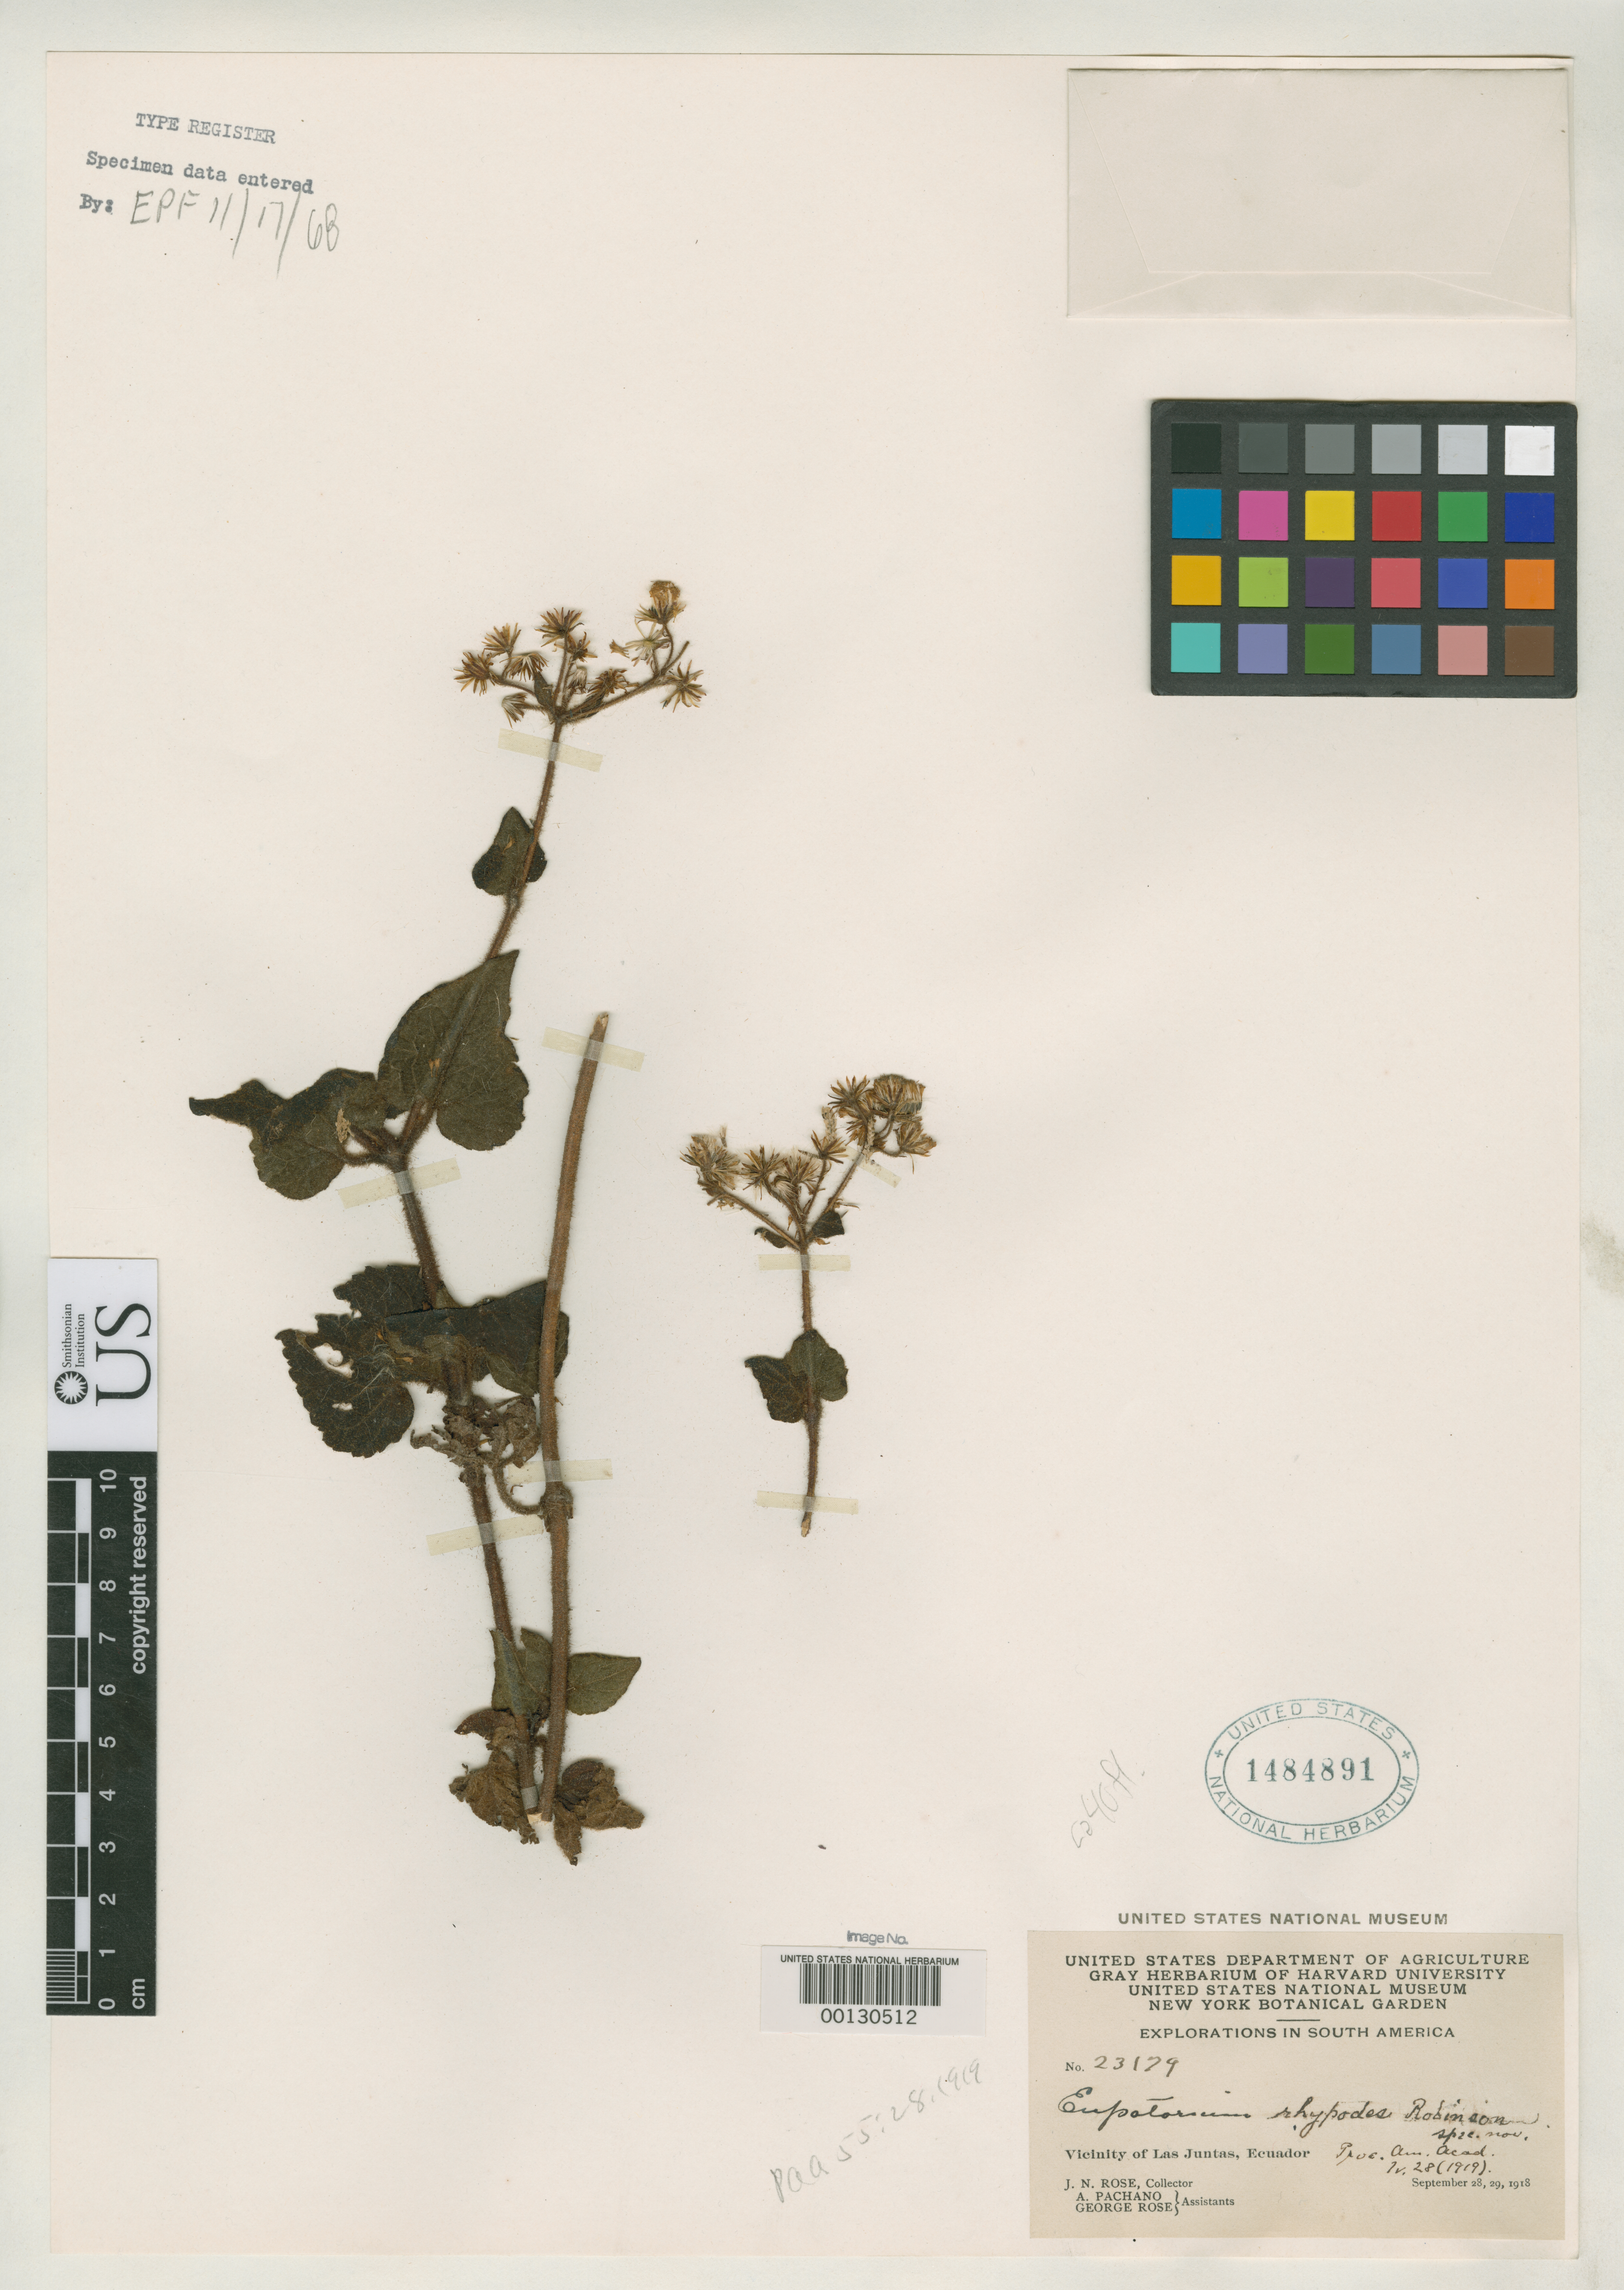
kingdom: Plantae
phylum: Tracheophyta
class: Magnoliopsida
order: Asterales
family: Asteraceae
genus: Eupatorium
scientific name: Eupatorium rhypodes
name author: B.L. Rob.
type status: Type Collection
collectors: J. N. Rose, A. Pachano & G. Rose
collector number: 23179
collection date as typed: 28 Sep 1918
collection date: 1918-09-28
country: Ecuador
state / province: Loja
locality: Vicinity of Las Juntas.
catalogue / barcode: US 1484891